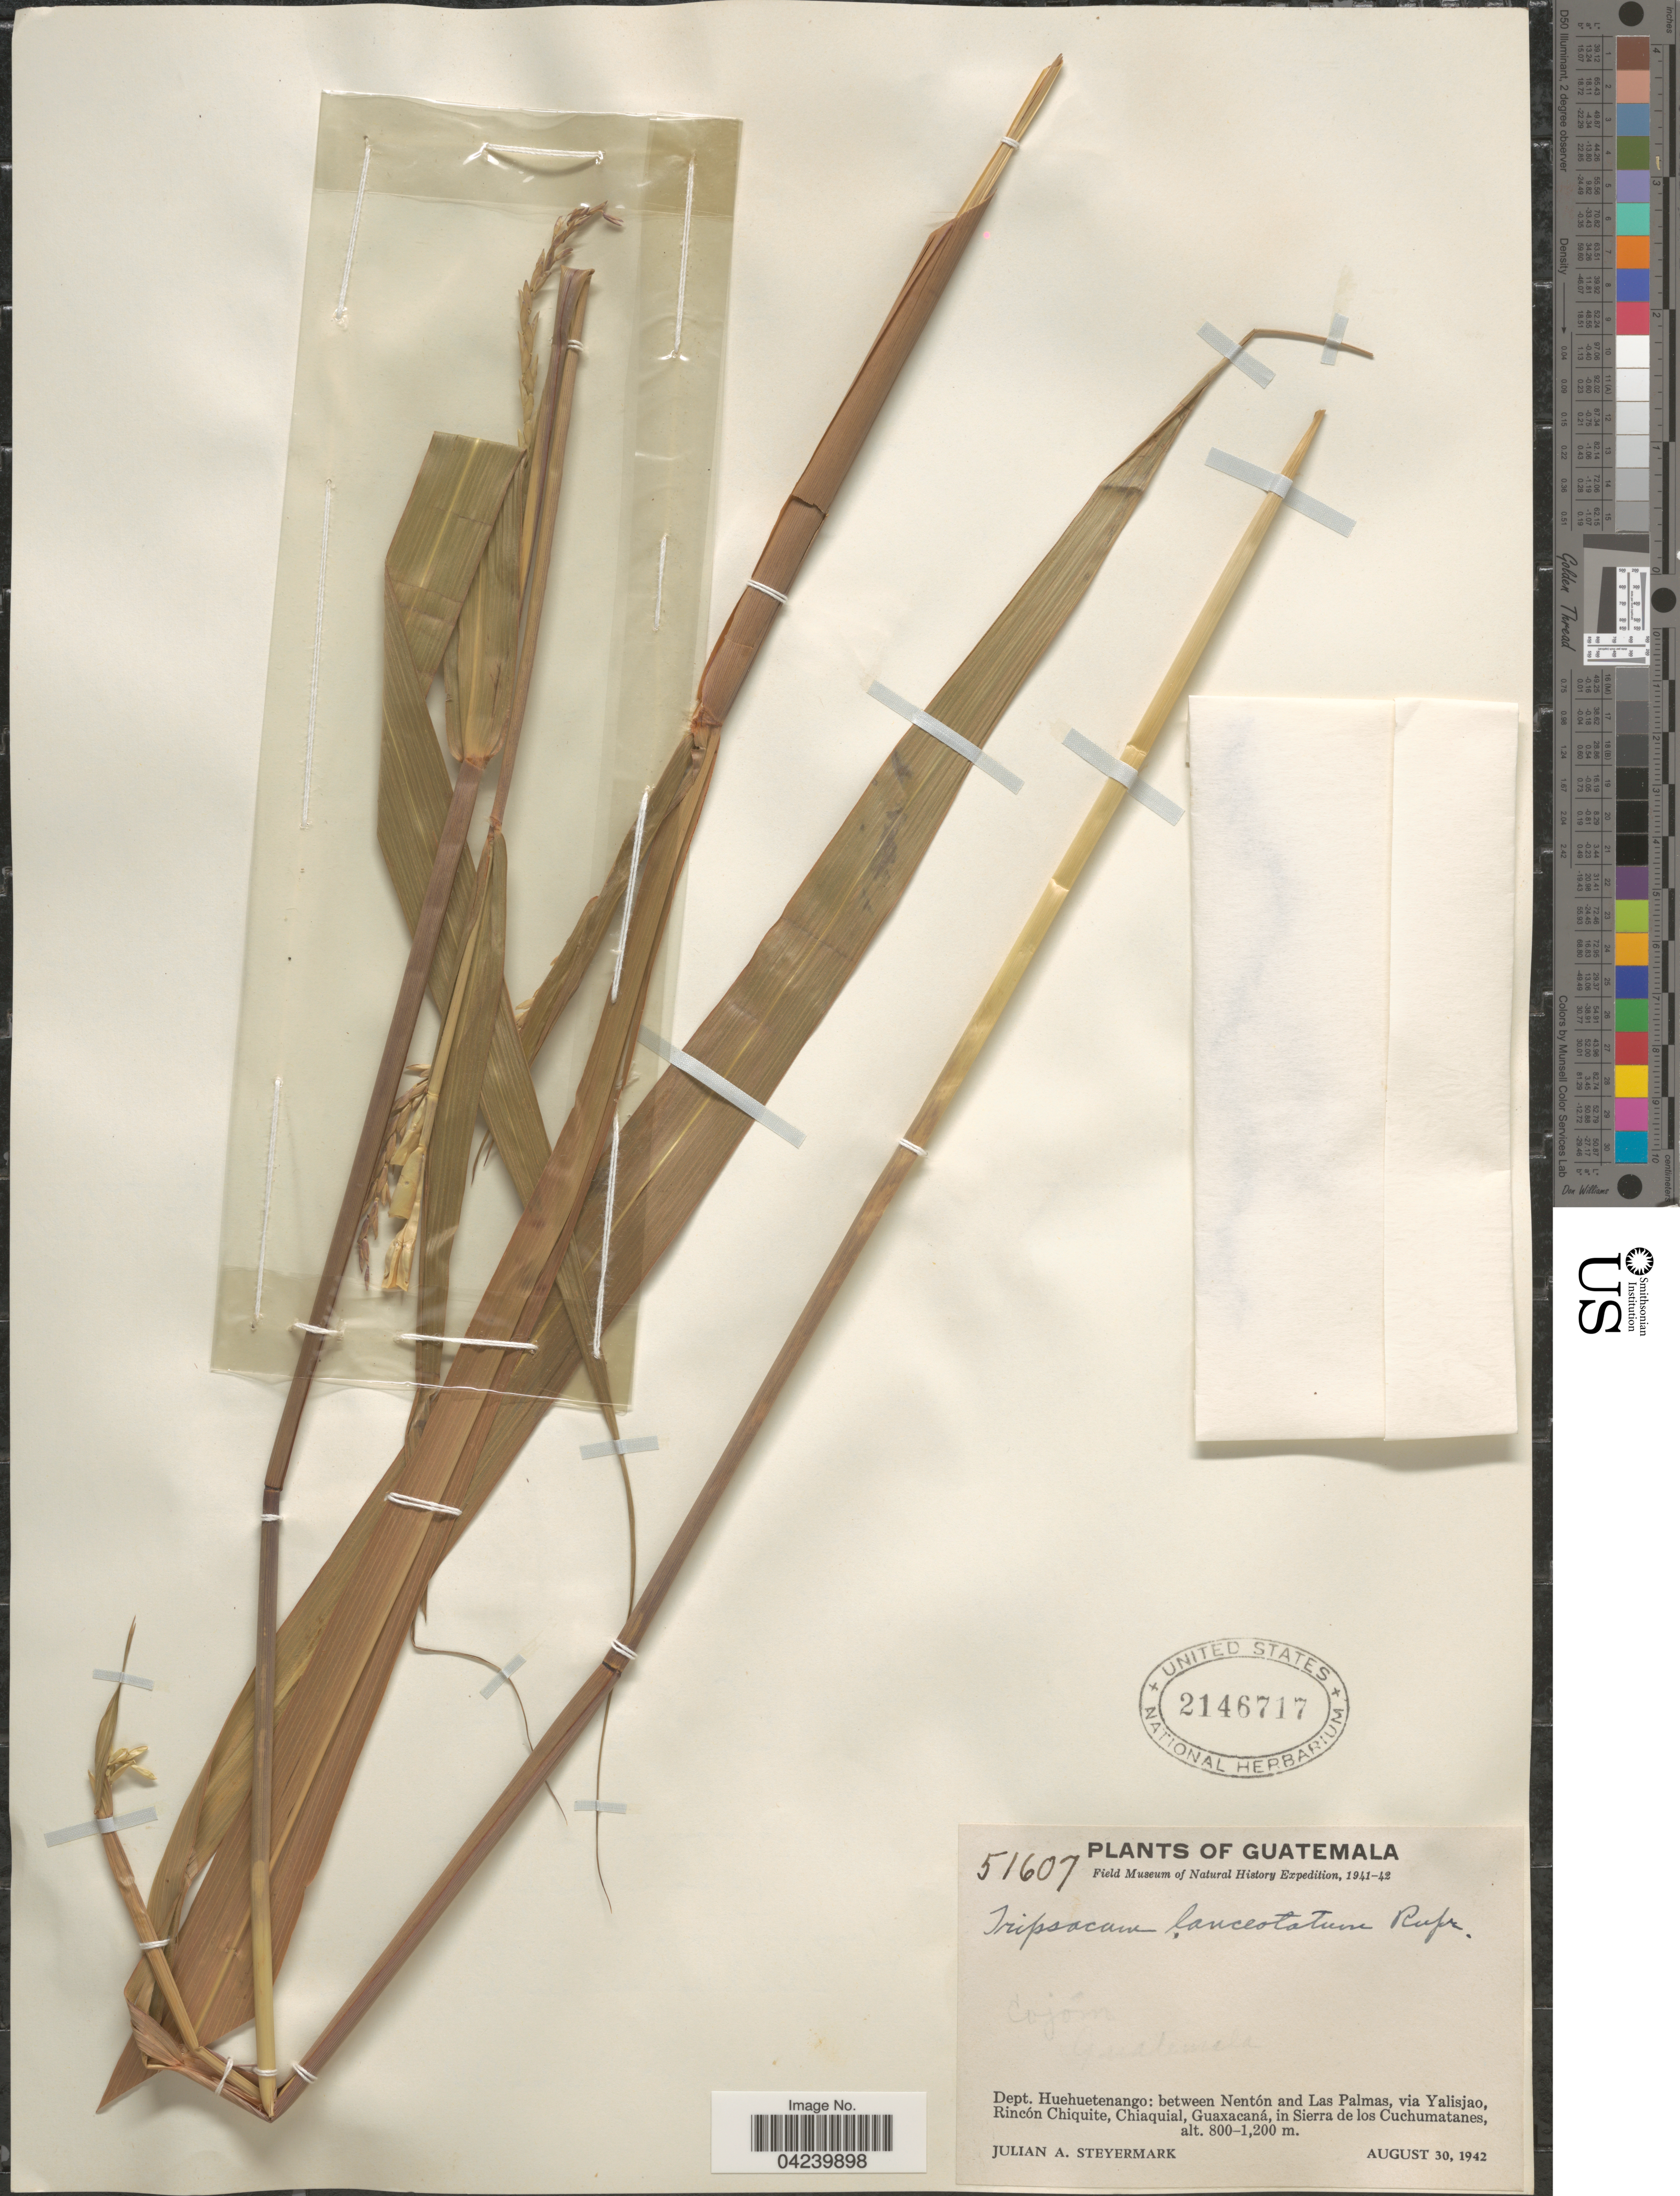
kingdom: Plantae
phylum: Tracheophyta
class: Liliopsida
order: Poales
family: Poaceae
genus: Tripsacum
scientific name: Tripsacum lanceolatum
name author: Rupr. ex E. Fourn.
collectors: J. Steyermark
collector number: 51607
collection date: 1942-08-30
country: Guatemala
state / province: Huehuetenango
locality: Field Museum of Natural History Expedition, 1941-42. Dept. Huehuetenango: between Nentón and Las Palmas, via Yalisjao, Rincón Chiquite, Chiaquial, Guaxacaná, in Sierra de los Cuchumatanes.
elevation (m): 800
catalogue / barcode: US 2146717